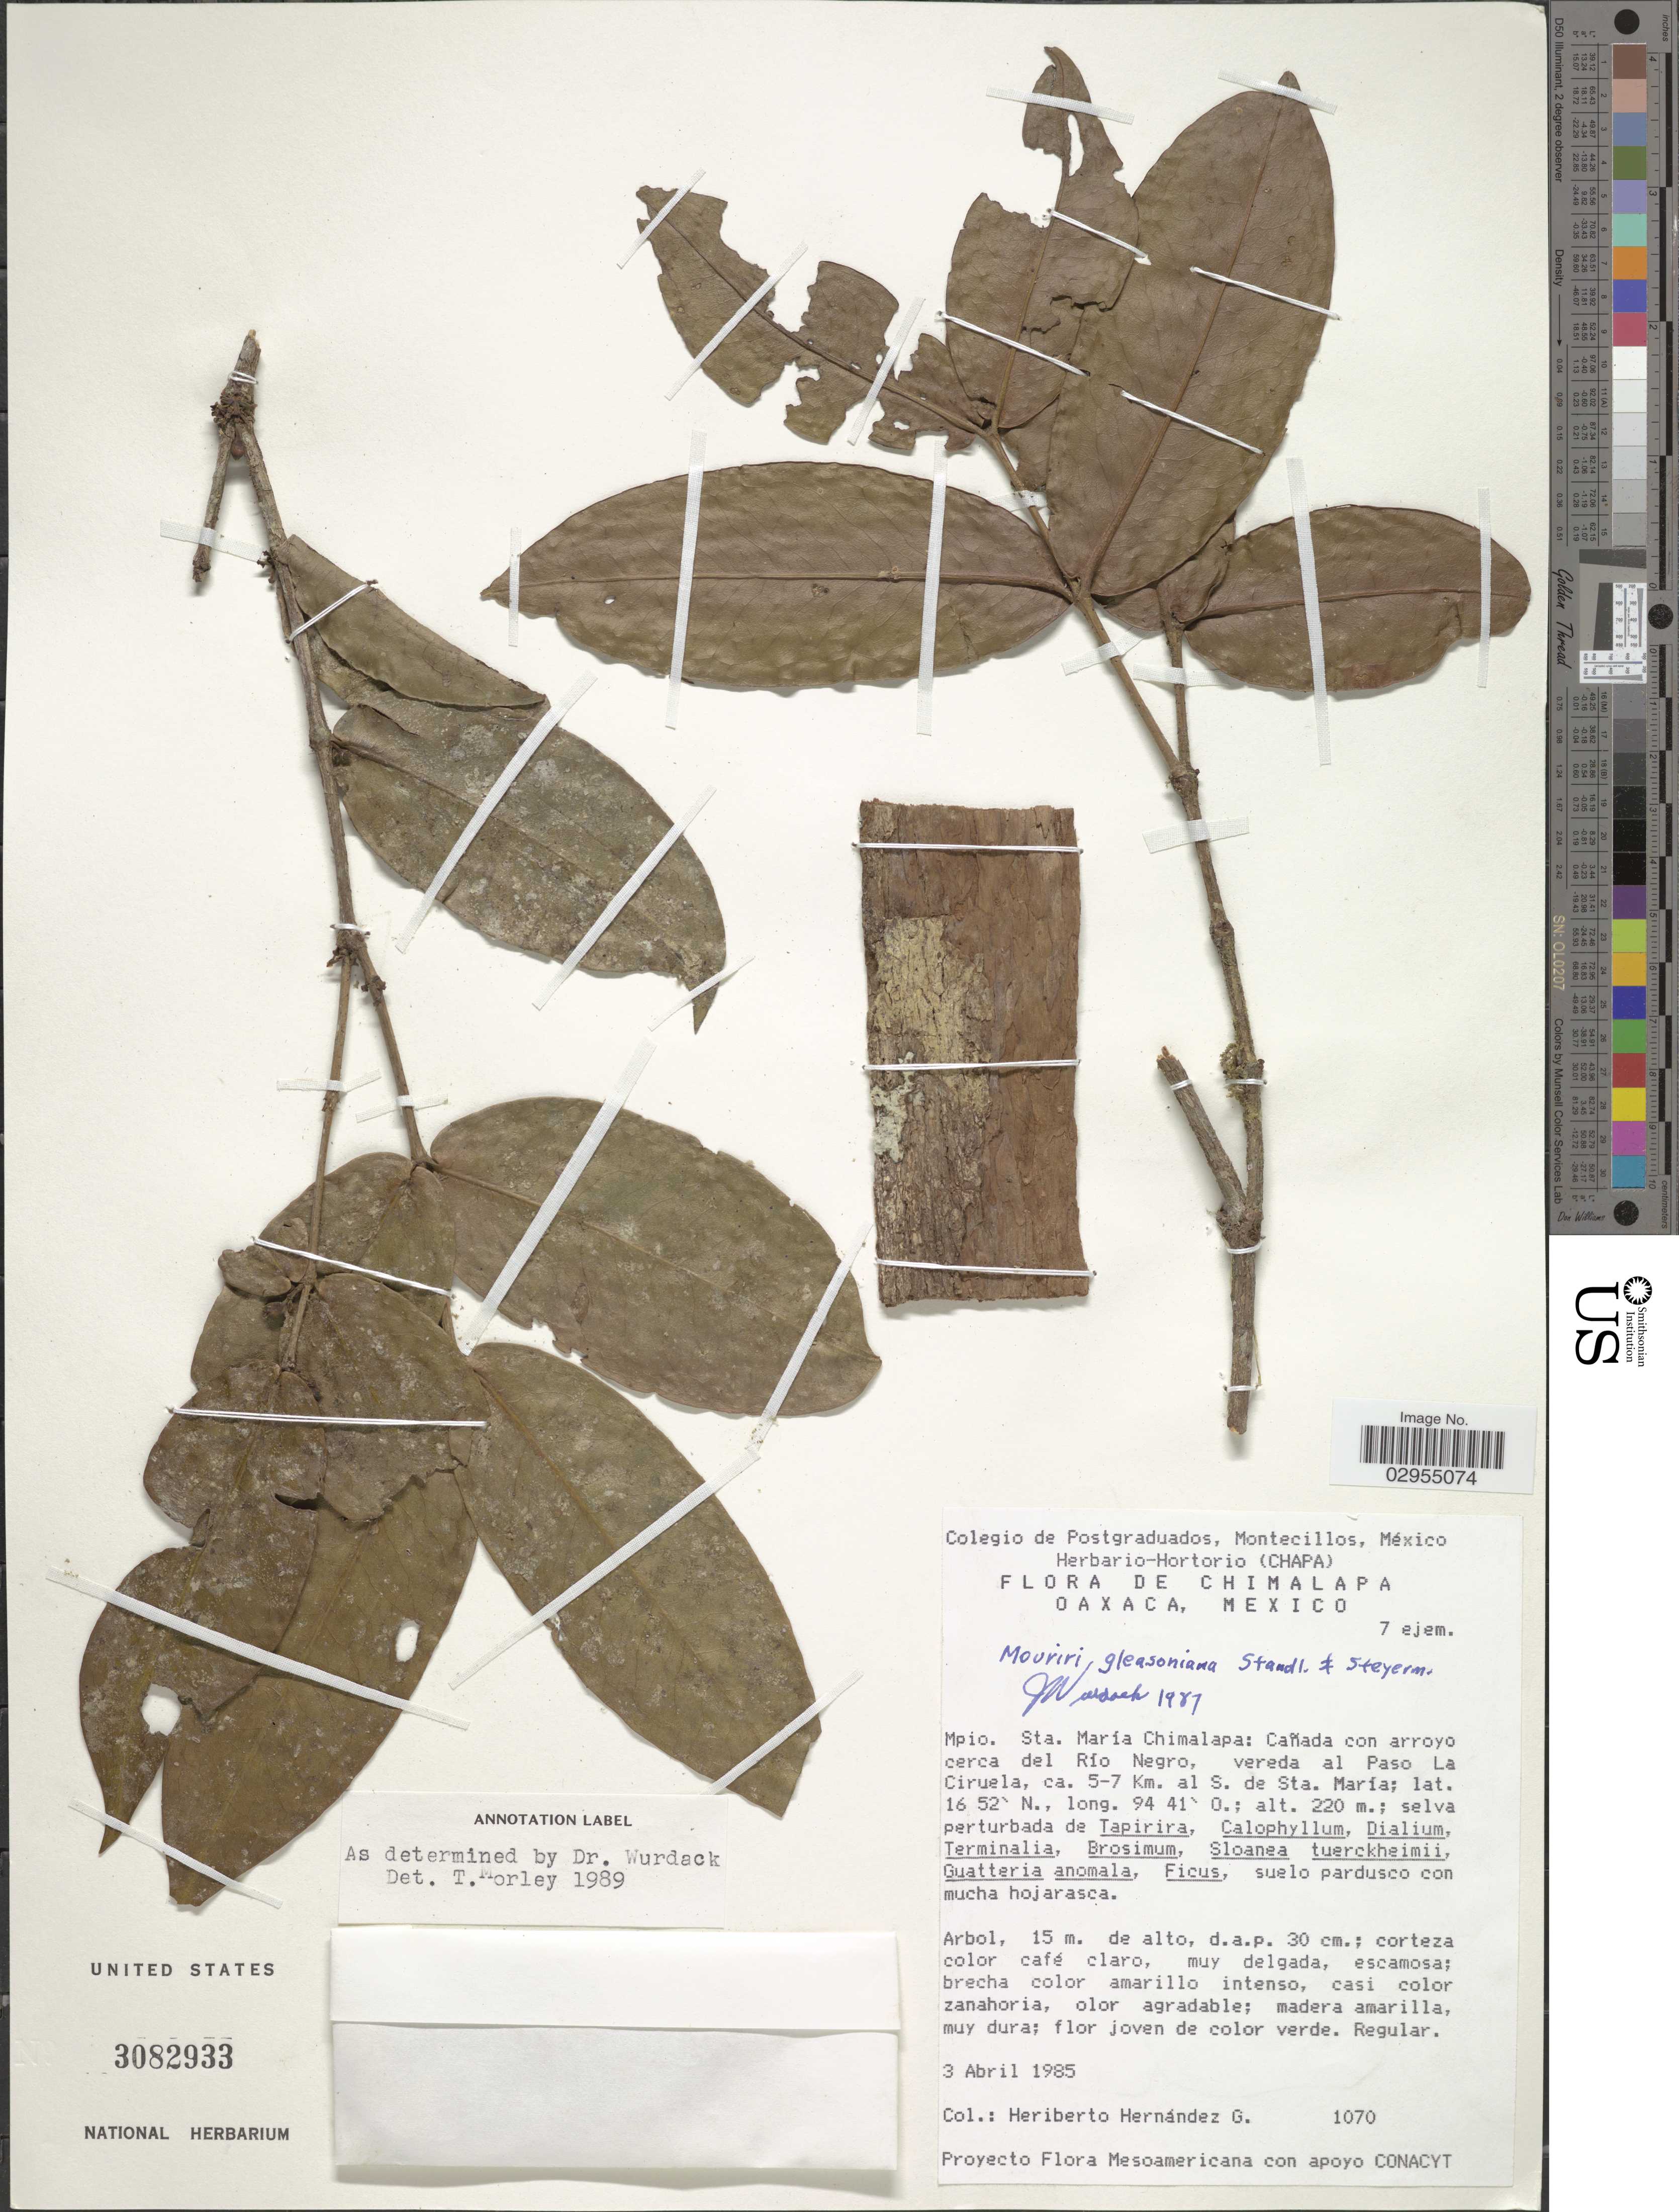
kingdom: Plantae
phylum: Tracheophyta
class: Magnoliopsida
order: Myrtales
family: Melastomataceae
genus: Mouriri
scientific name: Mouriri gleasoniana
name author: Standl.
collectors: H. Hernandez G.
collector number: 1070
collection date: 1985-04-03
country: Mexico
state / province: Oaxaca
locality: Chimalapa. Mpio. Sta. María Chimalapa: Cañada con arroyo cerca del Río Negro, vereda al Paso La Ciruela, ca. 5-7 Km. al S. de Sta. María.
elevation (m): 220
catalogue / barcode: US 3082933